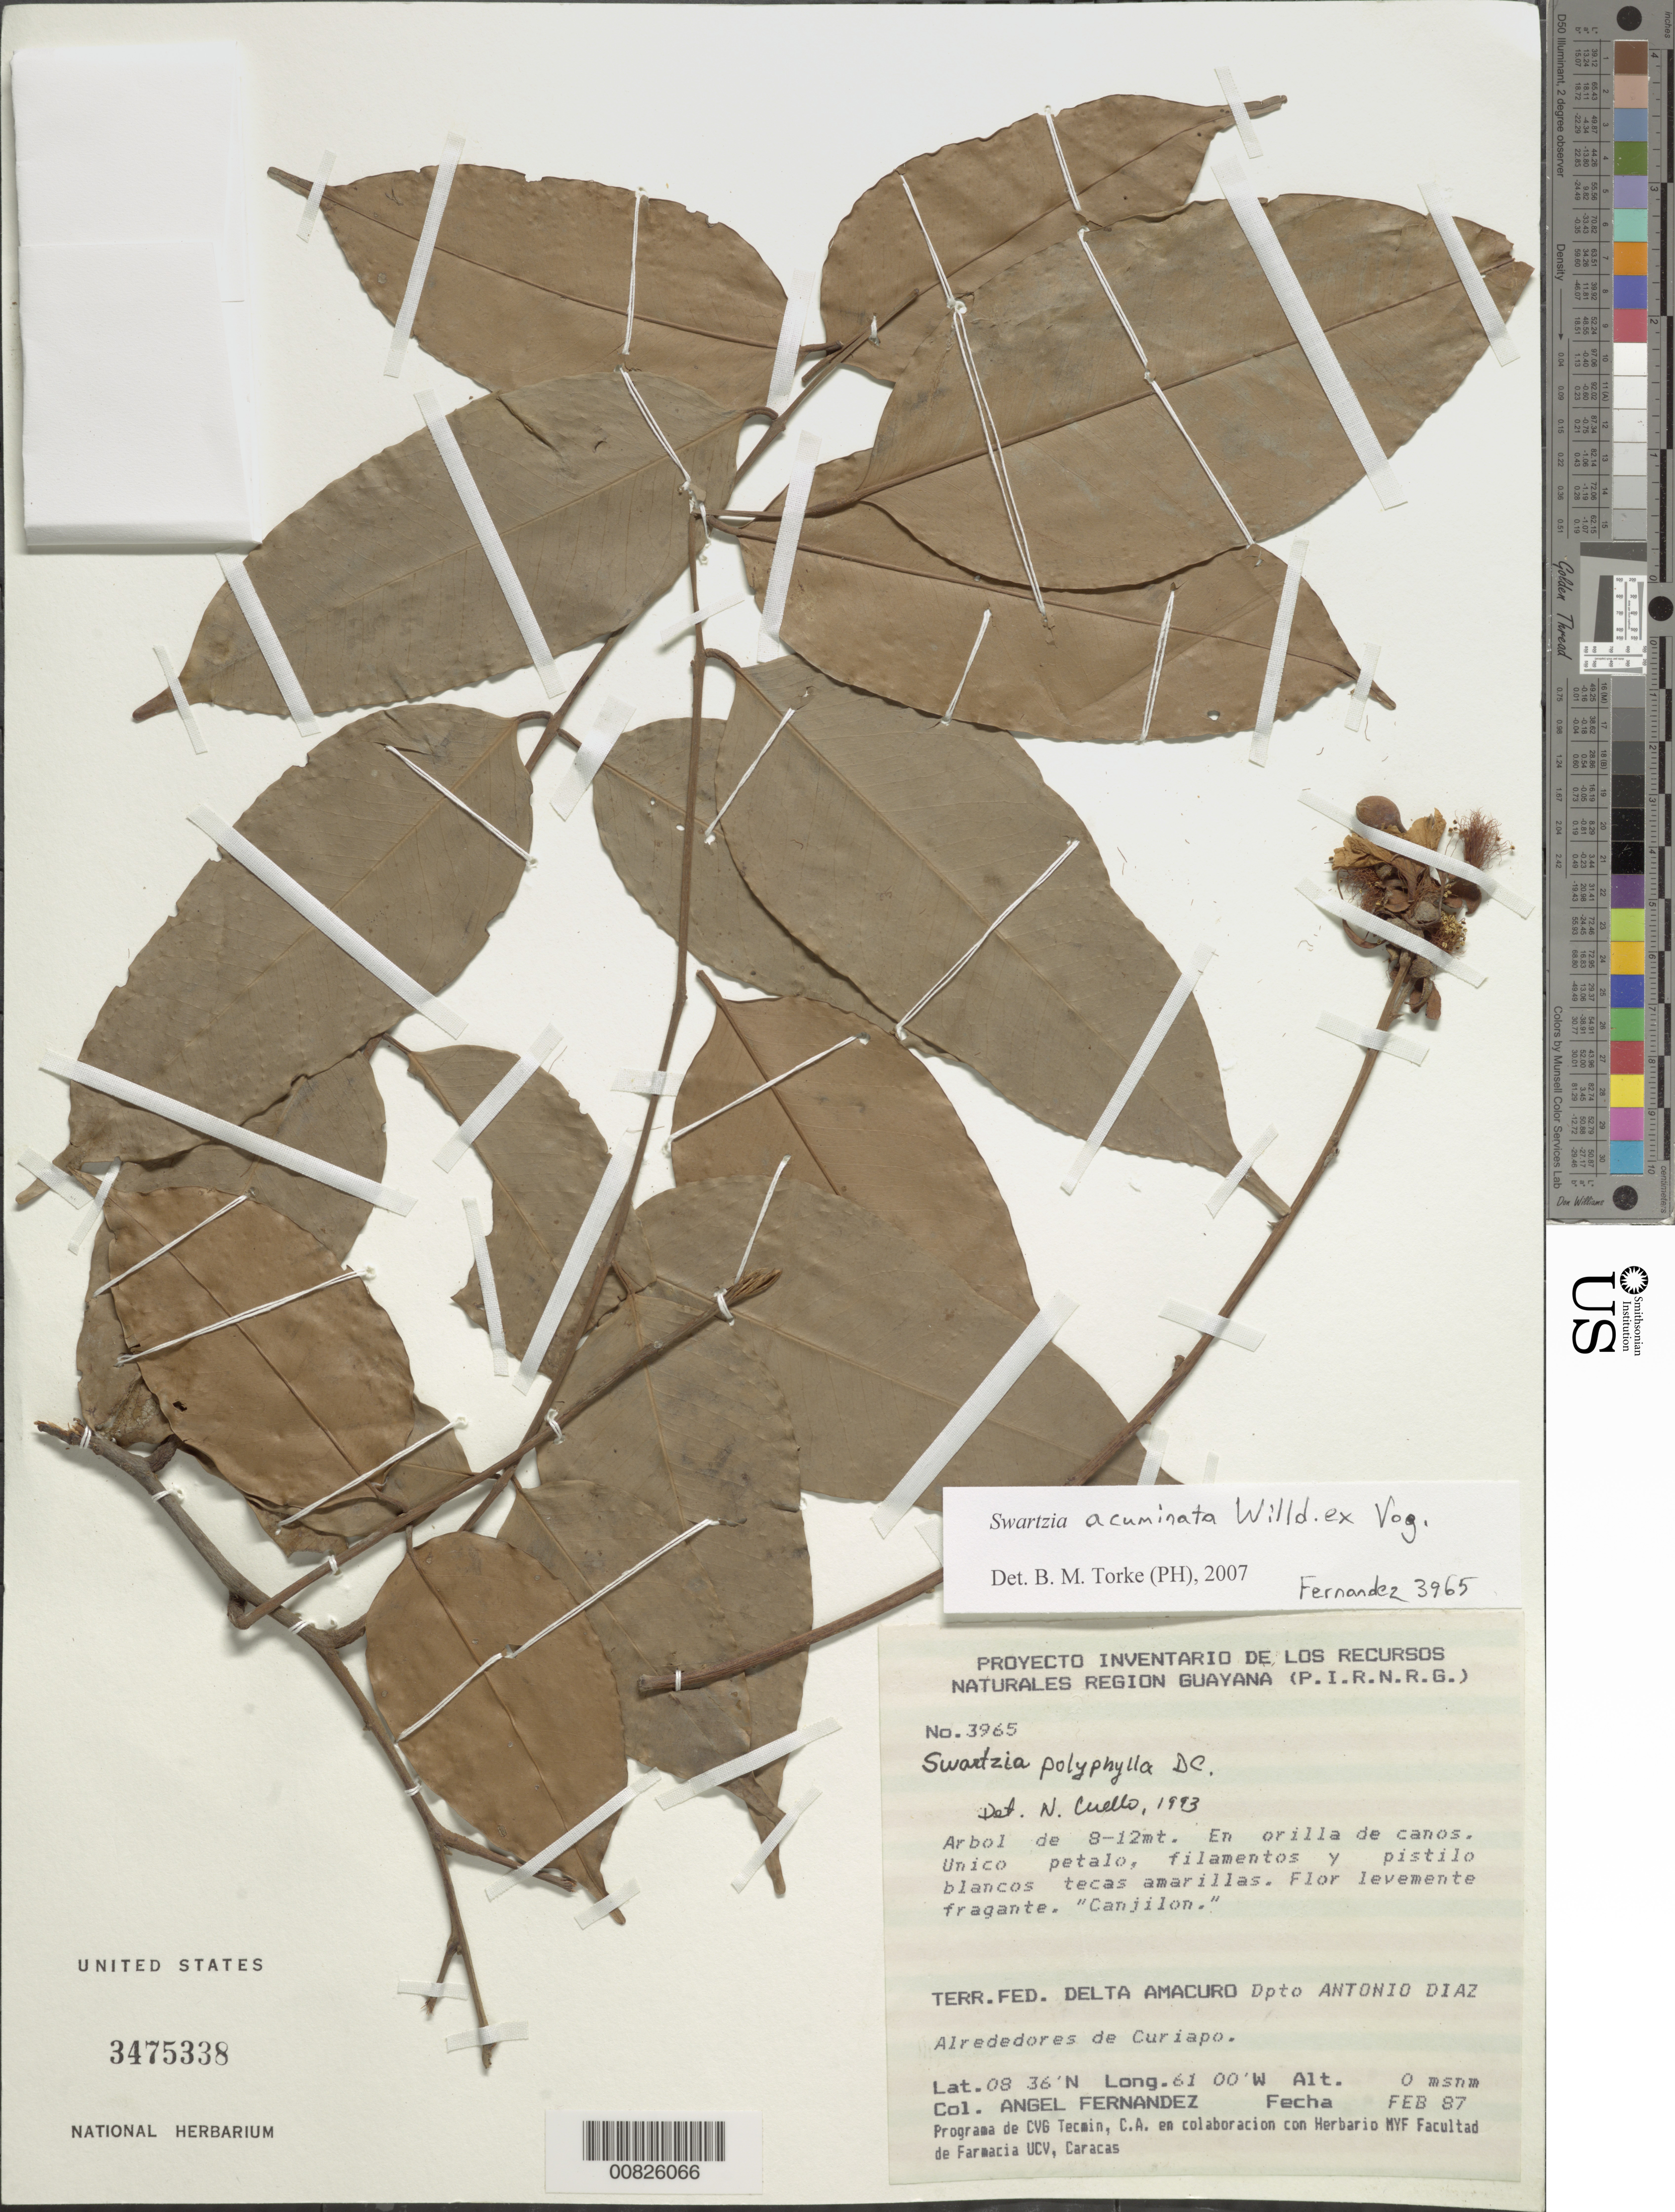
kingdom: Plantae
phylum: Tracheophyta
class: Magnoliopsida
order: Fabales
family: Fabaceae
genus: Swartzia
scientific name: Swartzia acuminata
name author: Willd. ex Vogel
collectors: A. Fernández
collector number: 3965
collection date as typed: Feb-87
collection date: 1987-02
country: Venezuela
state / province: Delta Amacuro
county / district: Antonio Díaz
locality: Curiapo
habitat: Edge of caño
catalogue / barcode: US 3475338